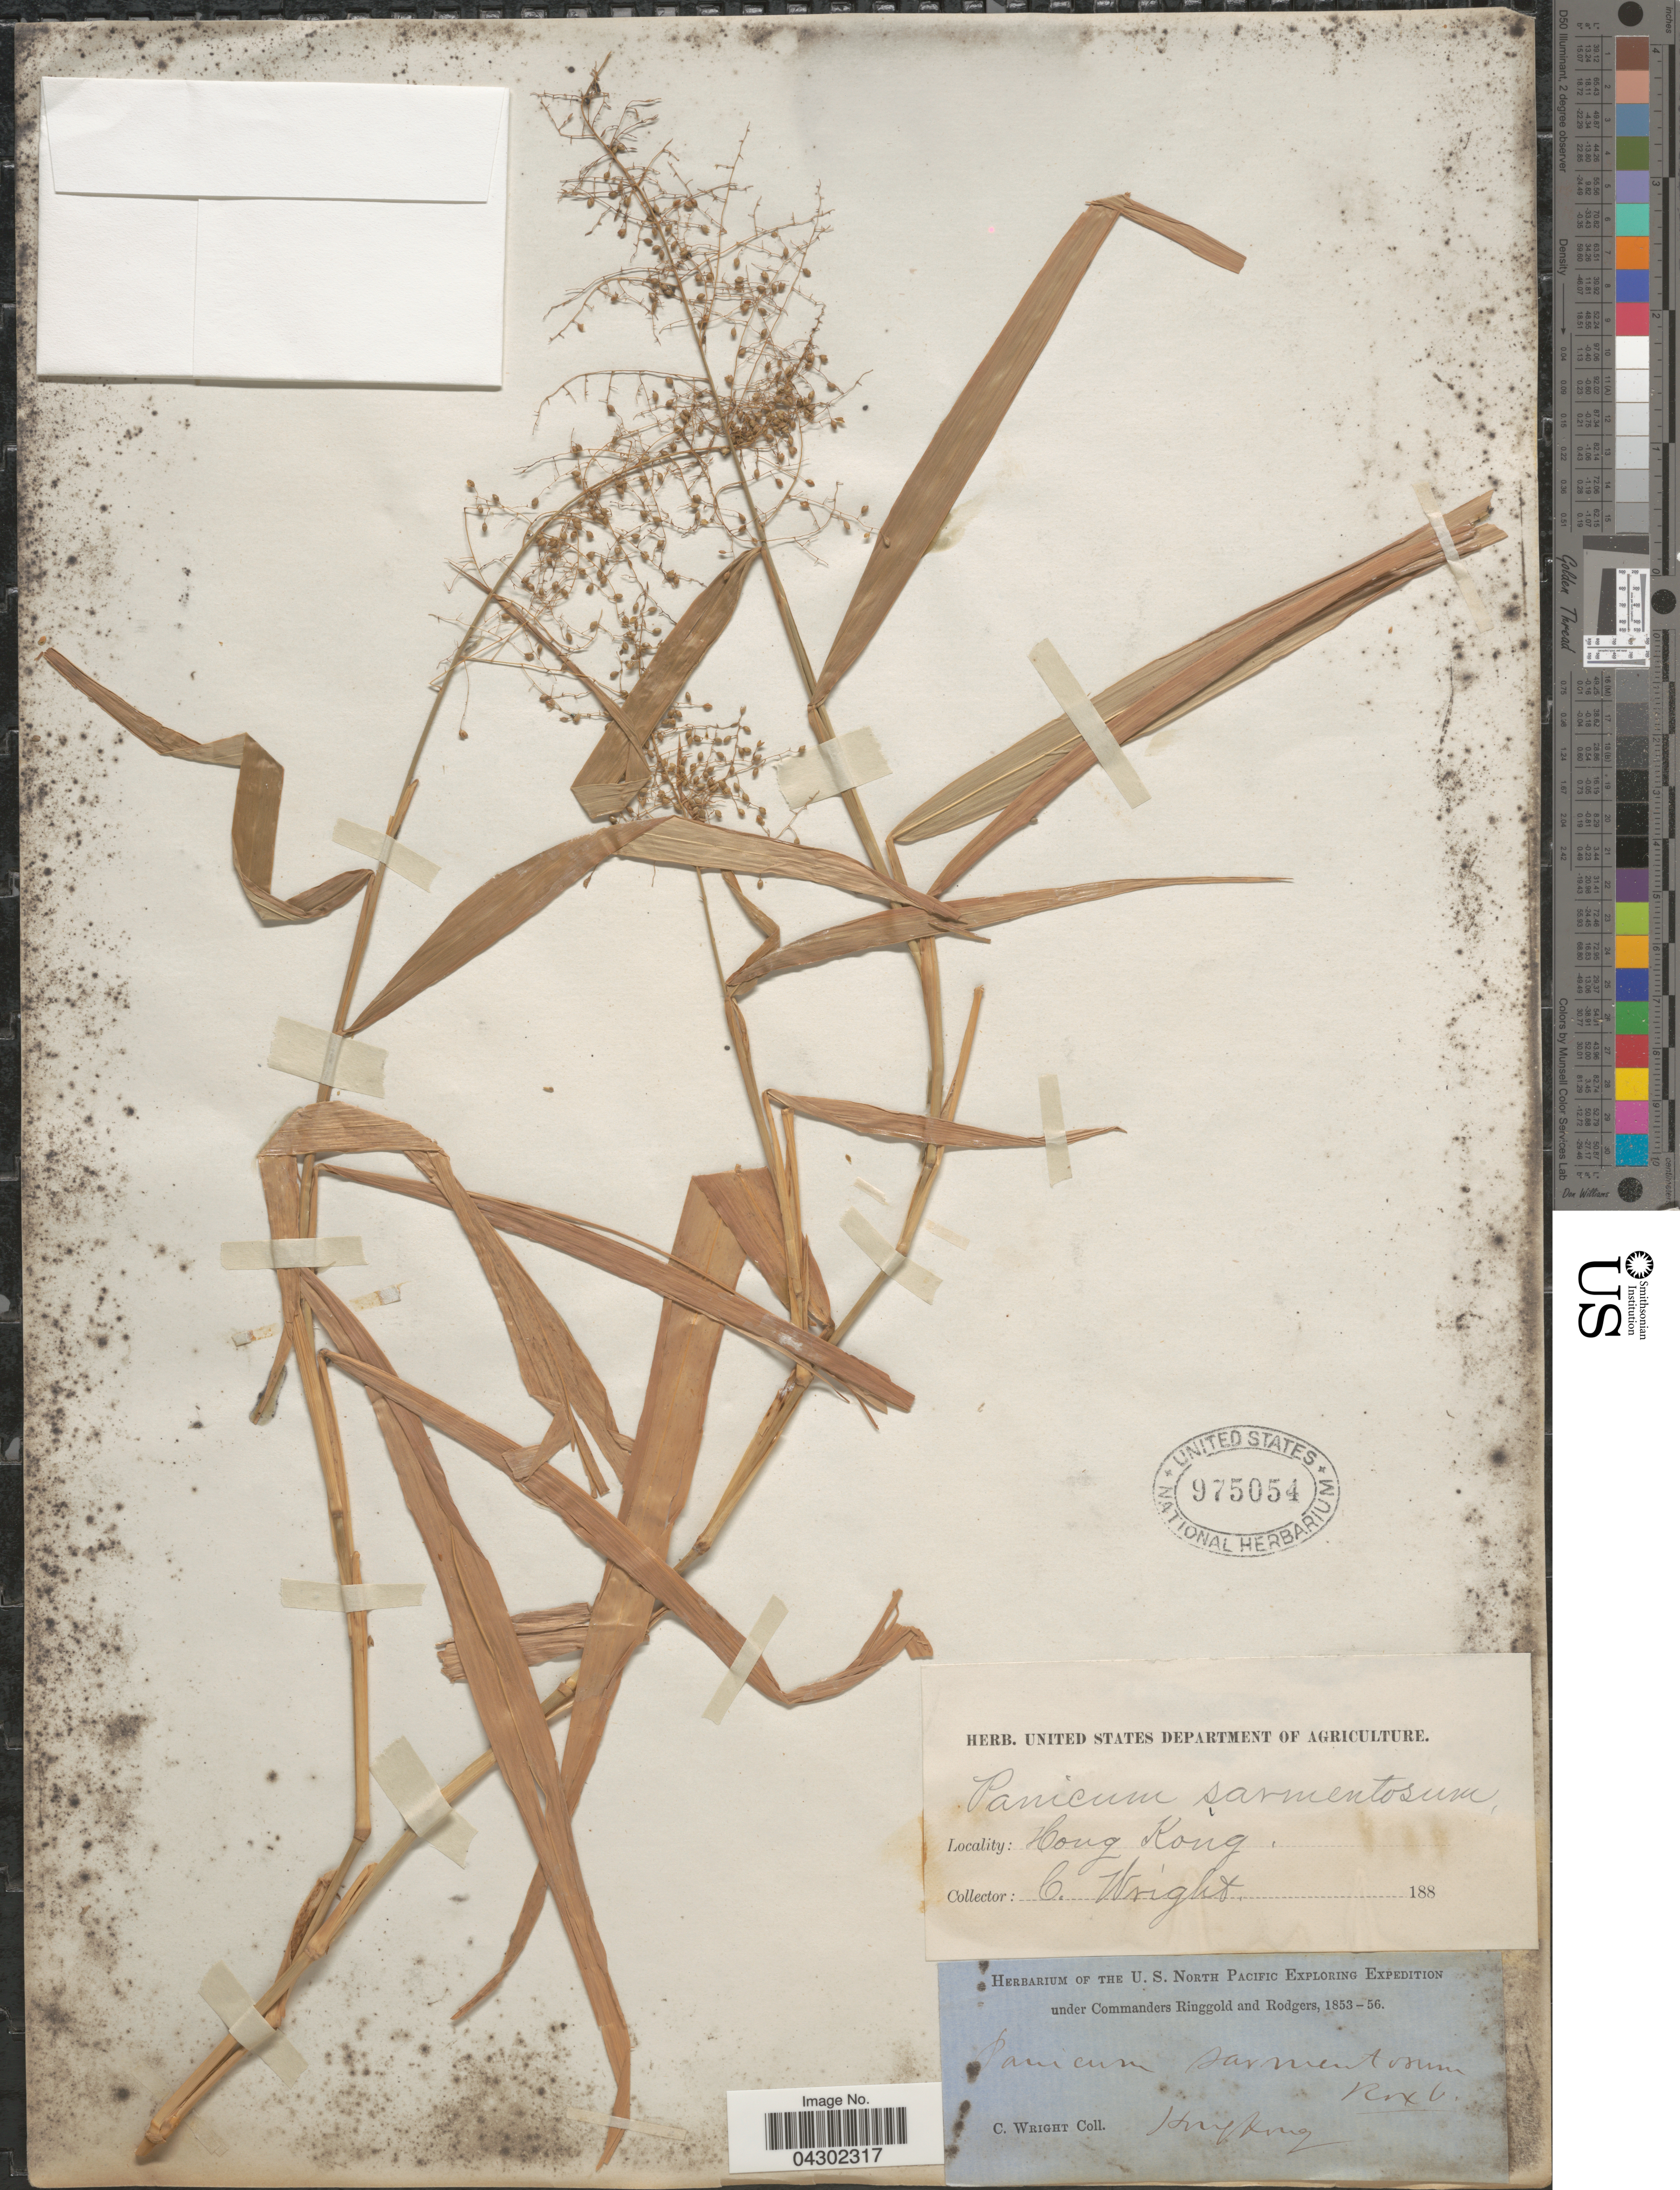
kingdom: Plantae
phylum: Tracheophyta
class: Liliopsida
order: Poales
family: Poaceae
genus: Panicum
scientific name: Panicum sarmentosum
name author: Roxb.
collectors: C. Wright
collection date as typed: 188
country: China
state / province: Hong Kong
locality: The U. S. North Pacific Exploring Expedition.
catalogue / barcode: US 975054